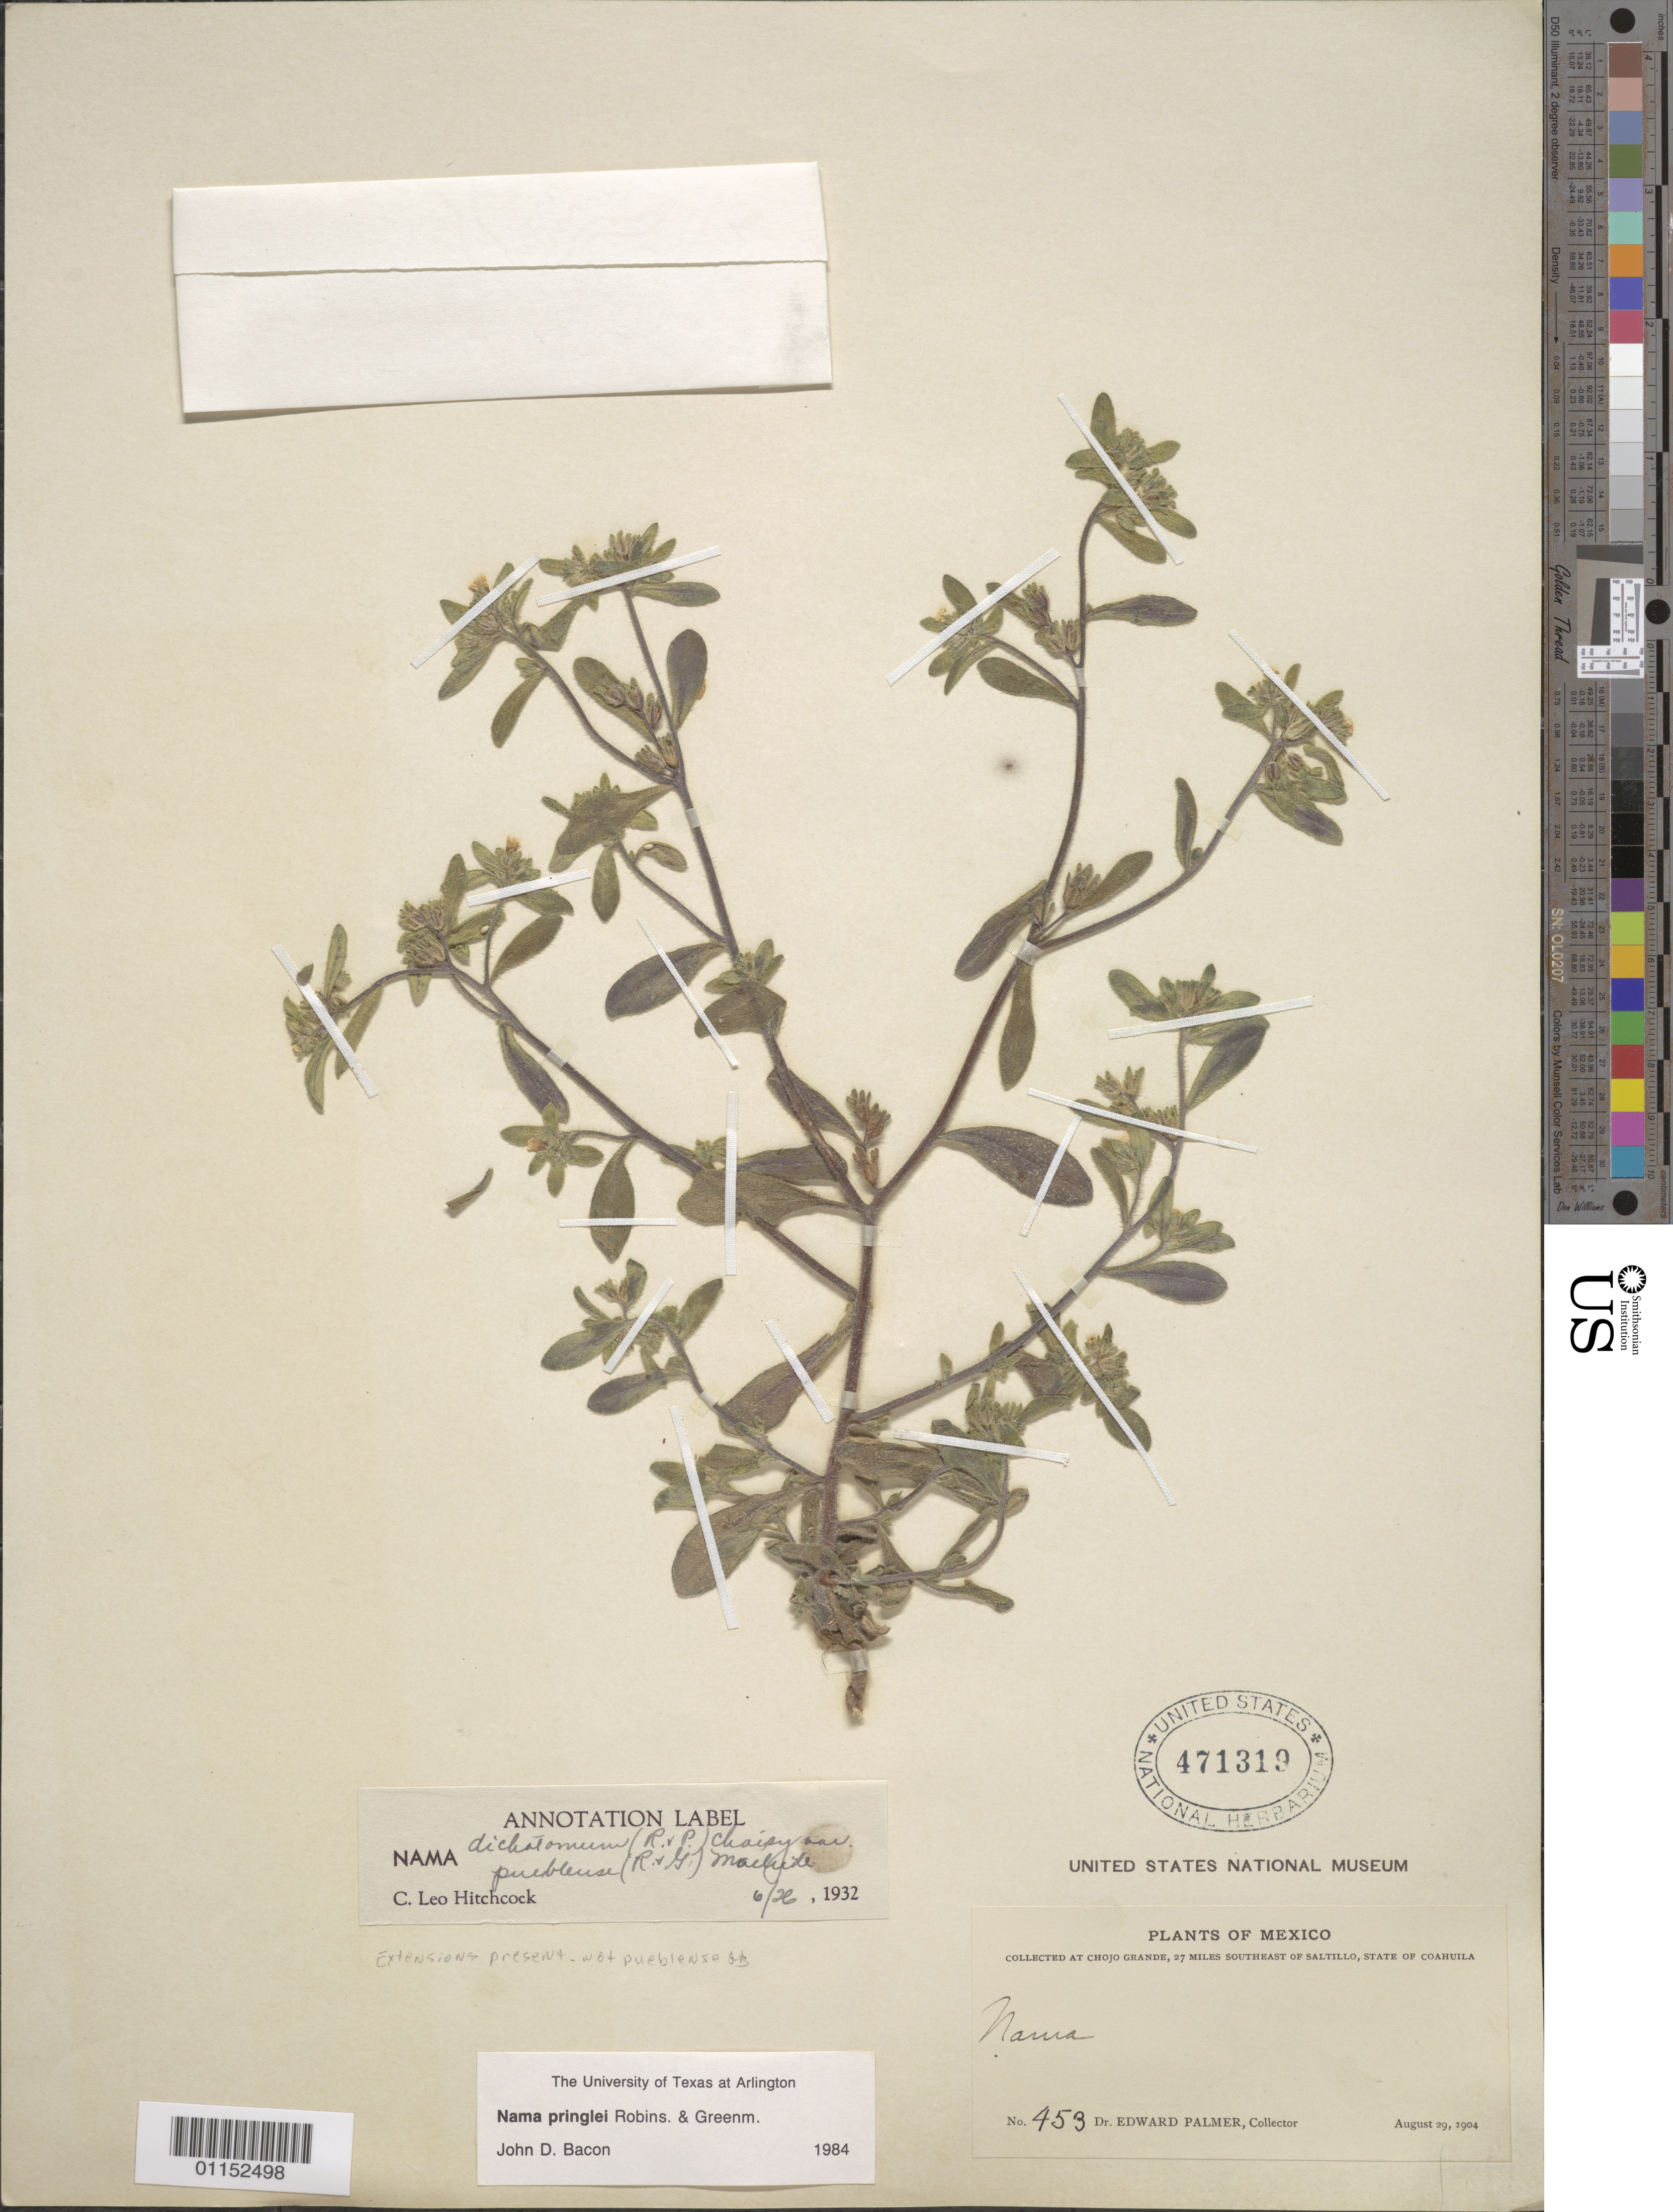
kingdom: Plantae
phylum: Tracheophyta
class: Magnoliopsida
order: Boraginales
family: Namaceae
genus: Nama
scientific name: Nama pringlei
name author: B.L. Rob. & Greenm.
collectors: E. Palmer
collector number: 453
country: Mexico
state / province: Coahuila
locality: Chojo Grande, 27 mi SE of Saltillo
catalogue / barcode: US 471319